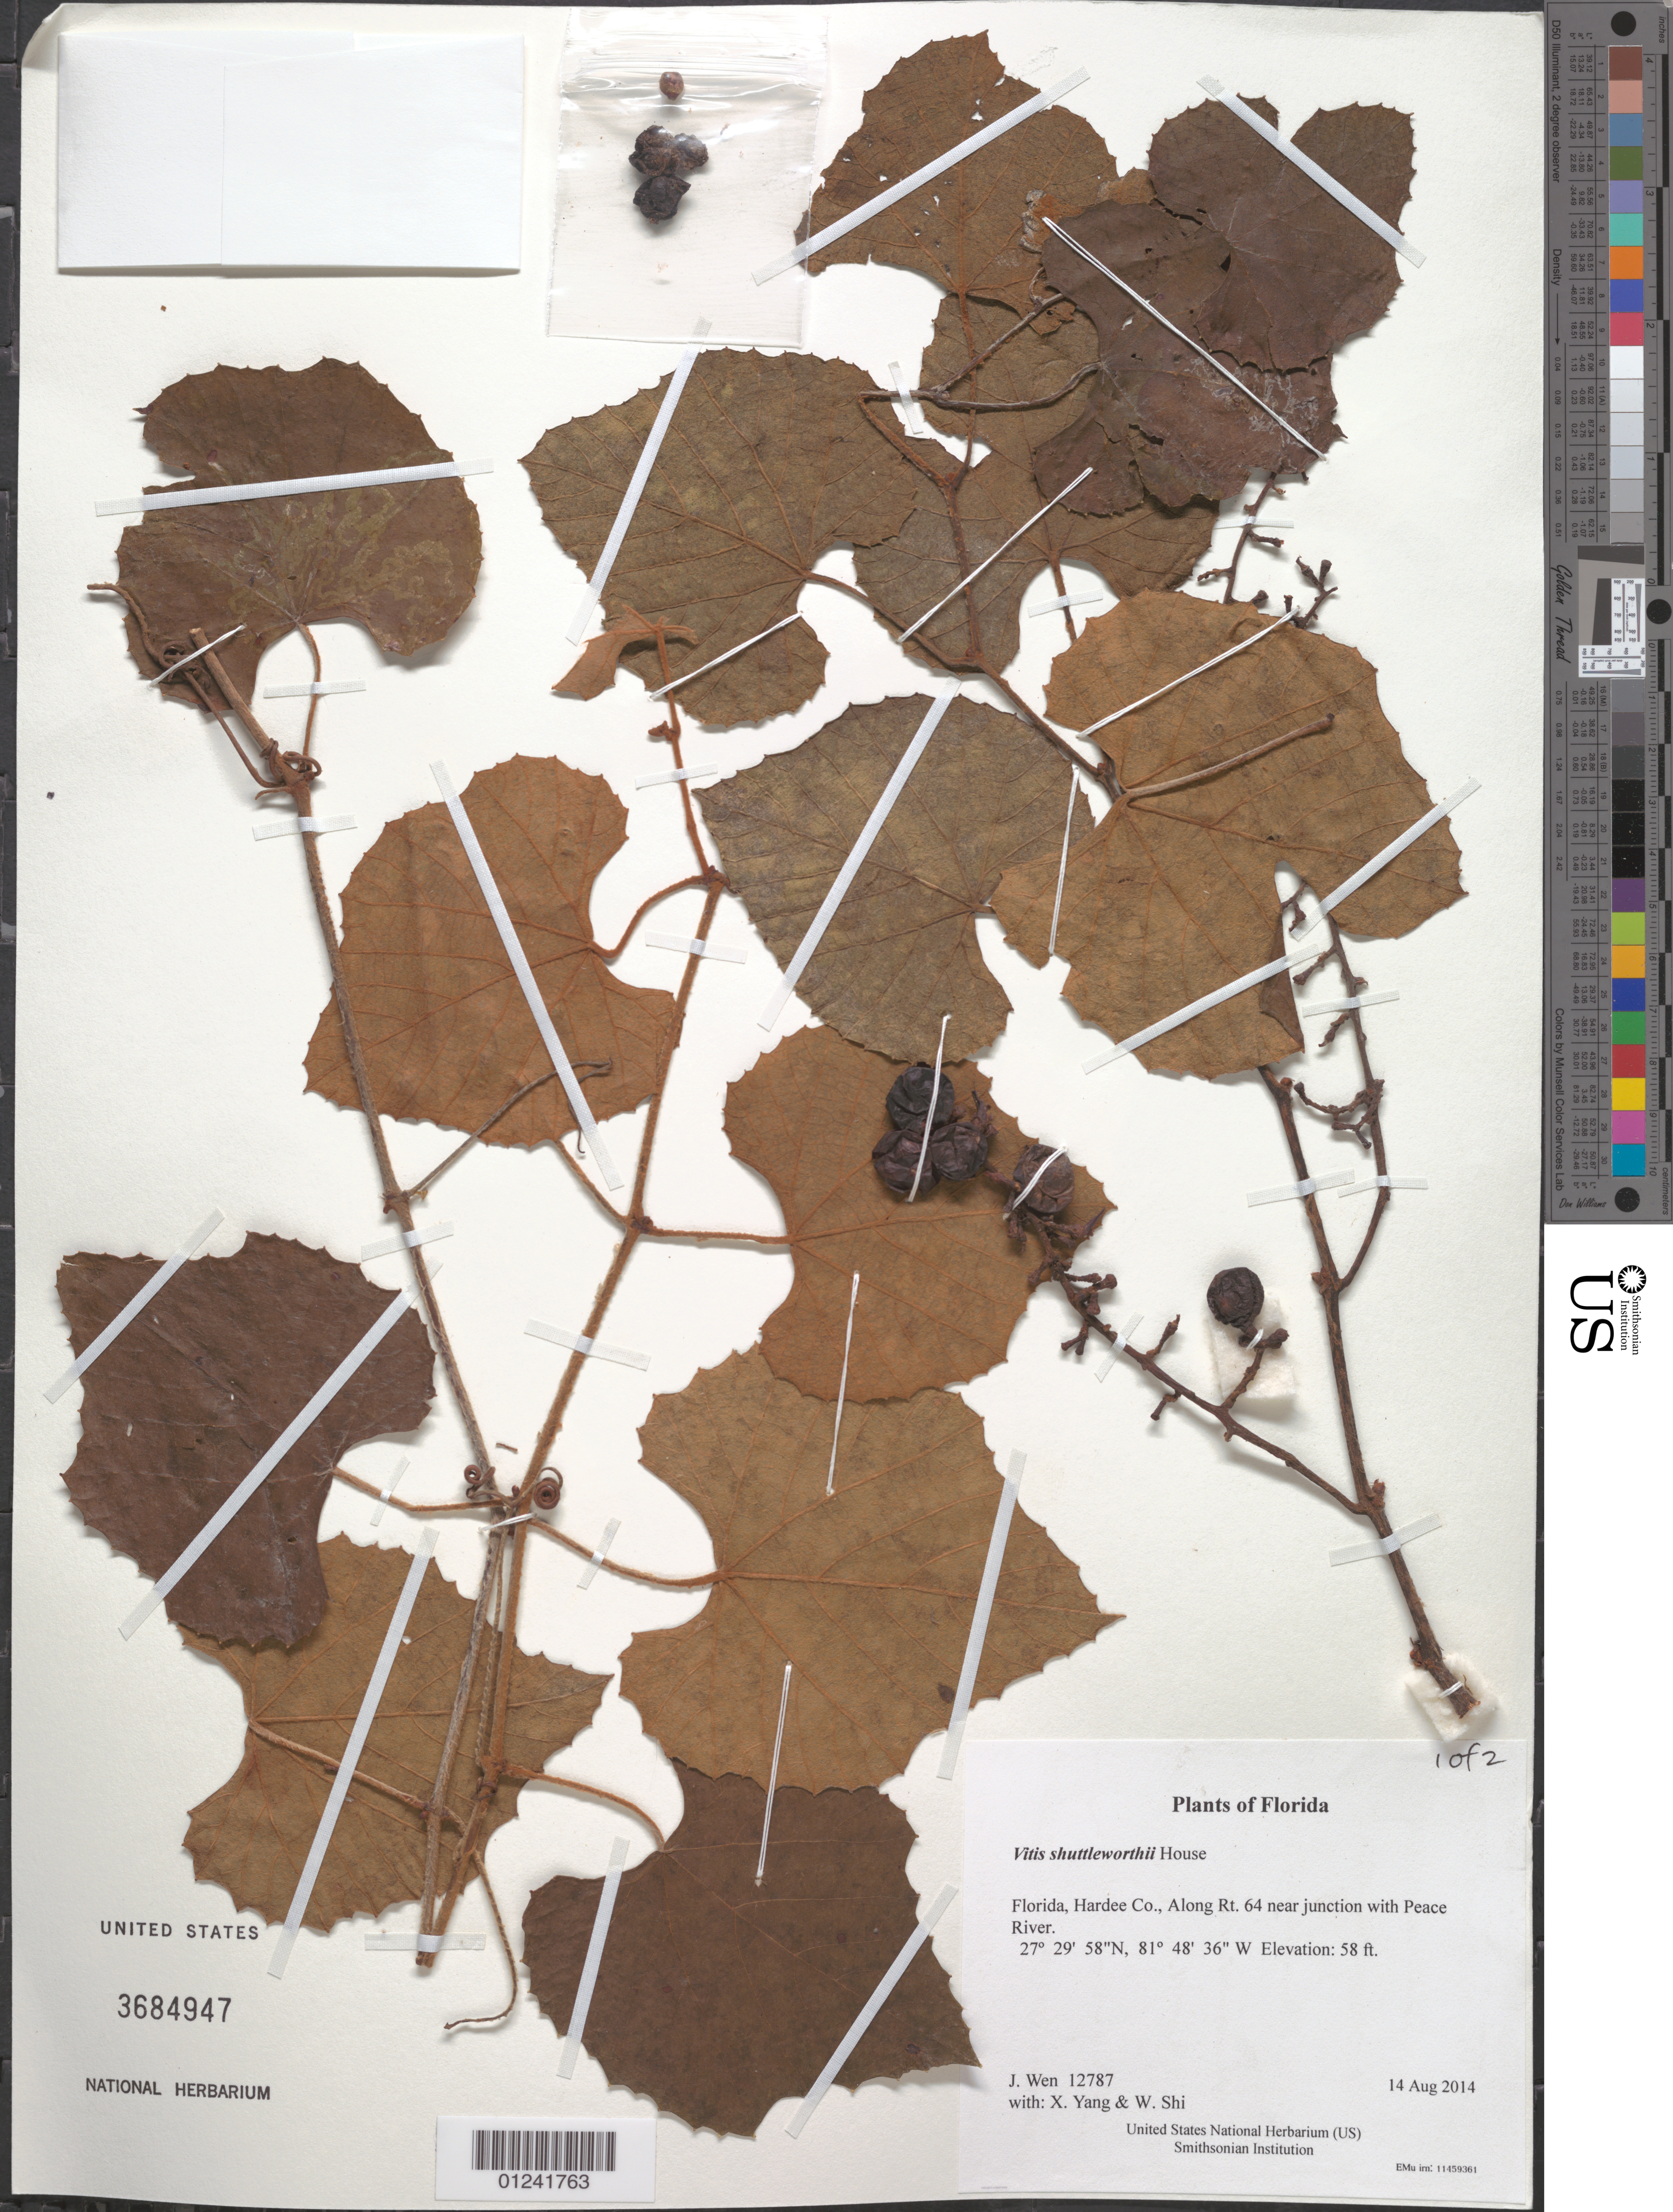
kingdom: Plantae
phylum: Tracheophyta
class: Magnoliopsida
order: Vitales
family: Vitaceae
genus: Vitis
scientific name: Vitis shuttleworthii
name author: House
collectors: J. Wen, X. Yang & W. Shi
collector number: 12787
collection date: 2014-08-14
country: United States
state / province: Florida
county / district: Hardee Co.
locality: Along Rt. 64 near junction with Peace River.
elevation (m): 18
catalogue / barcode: US 3684947